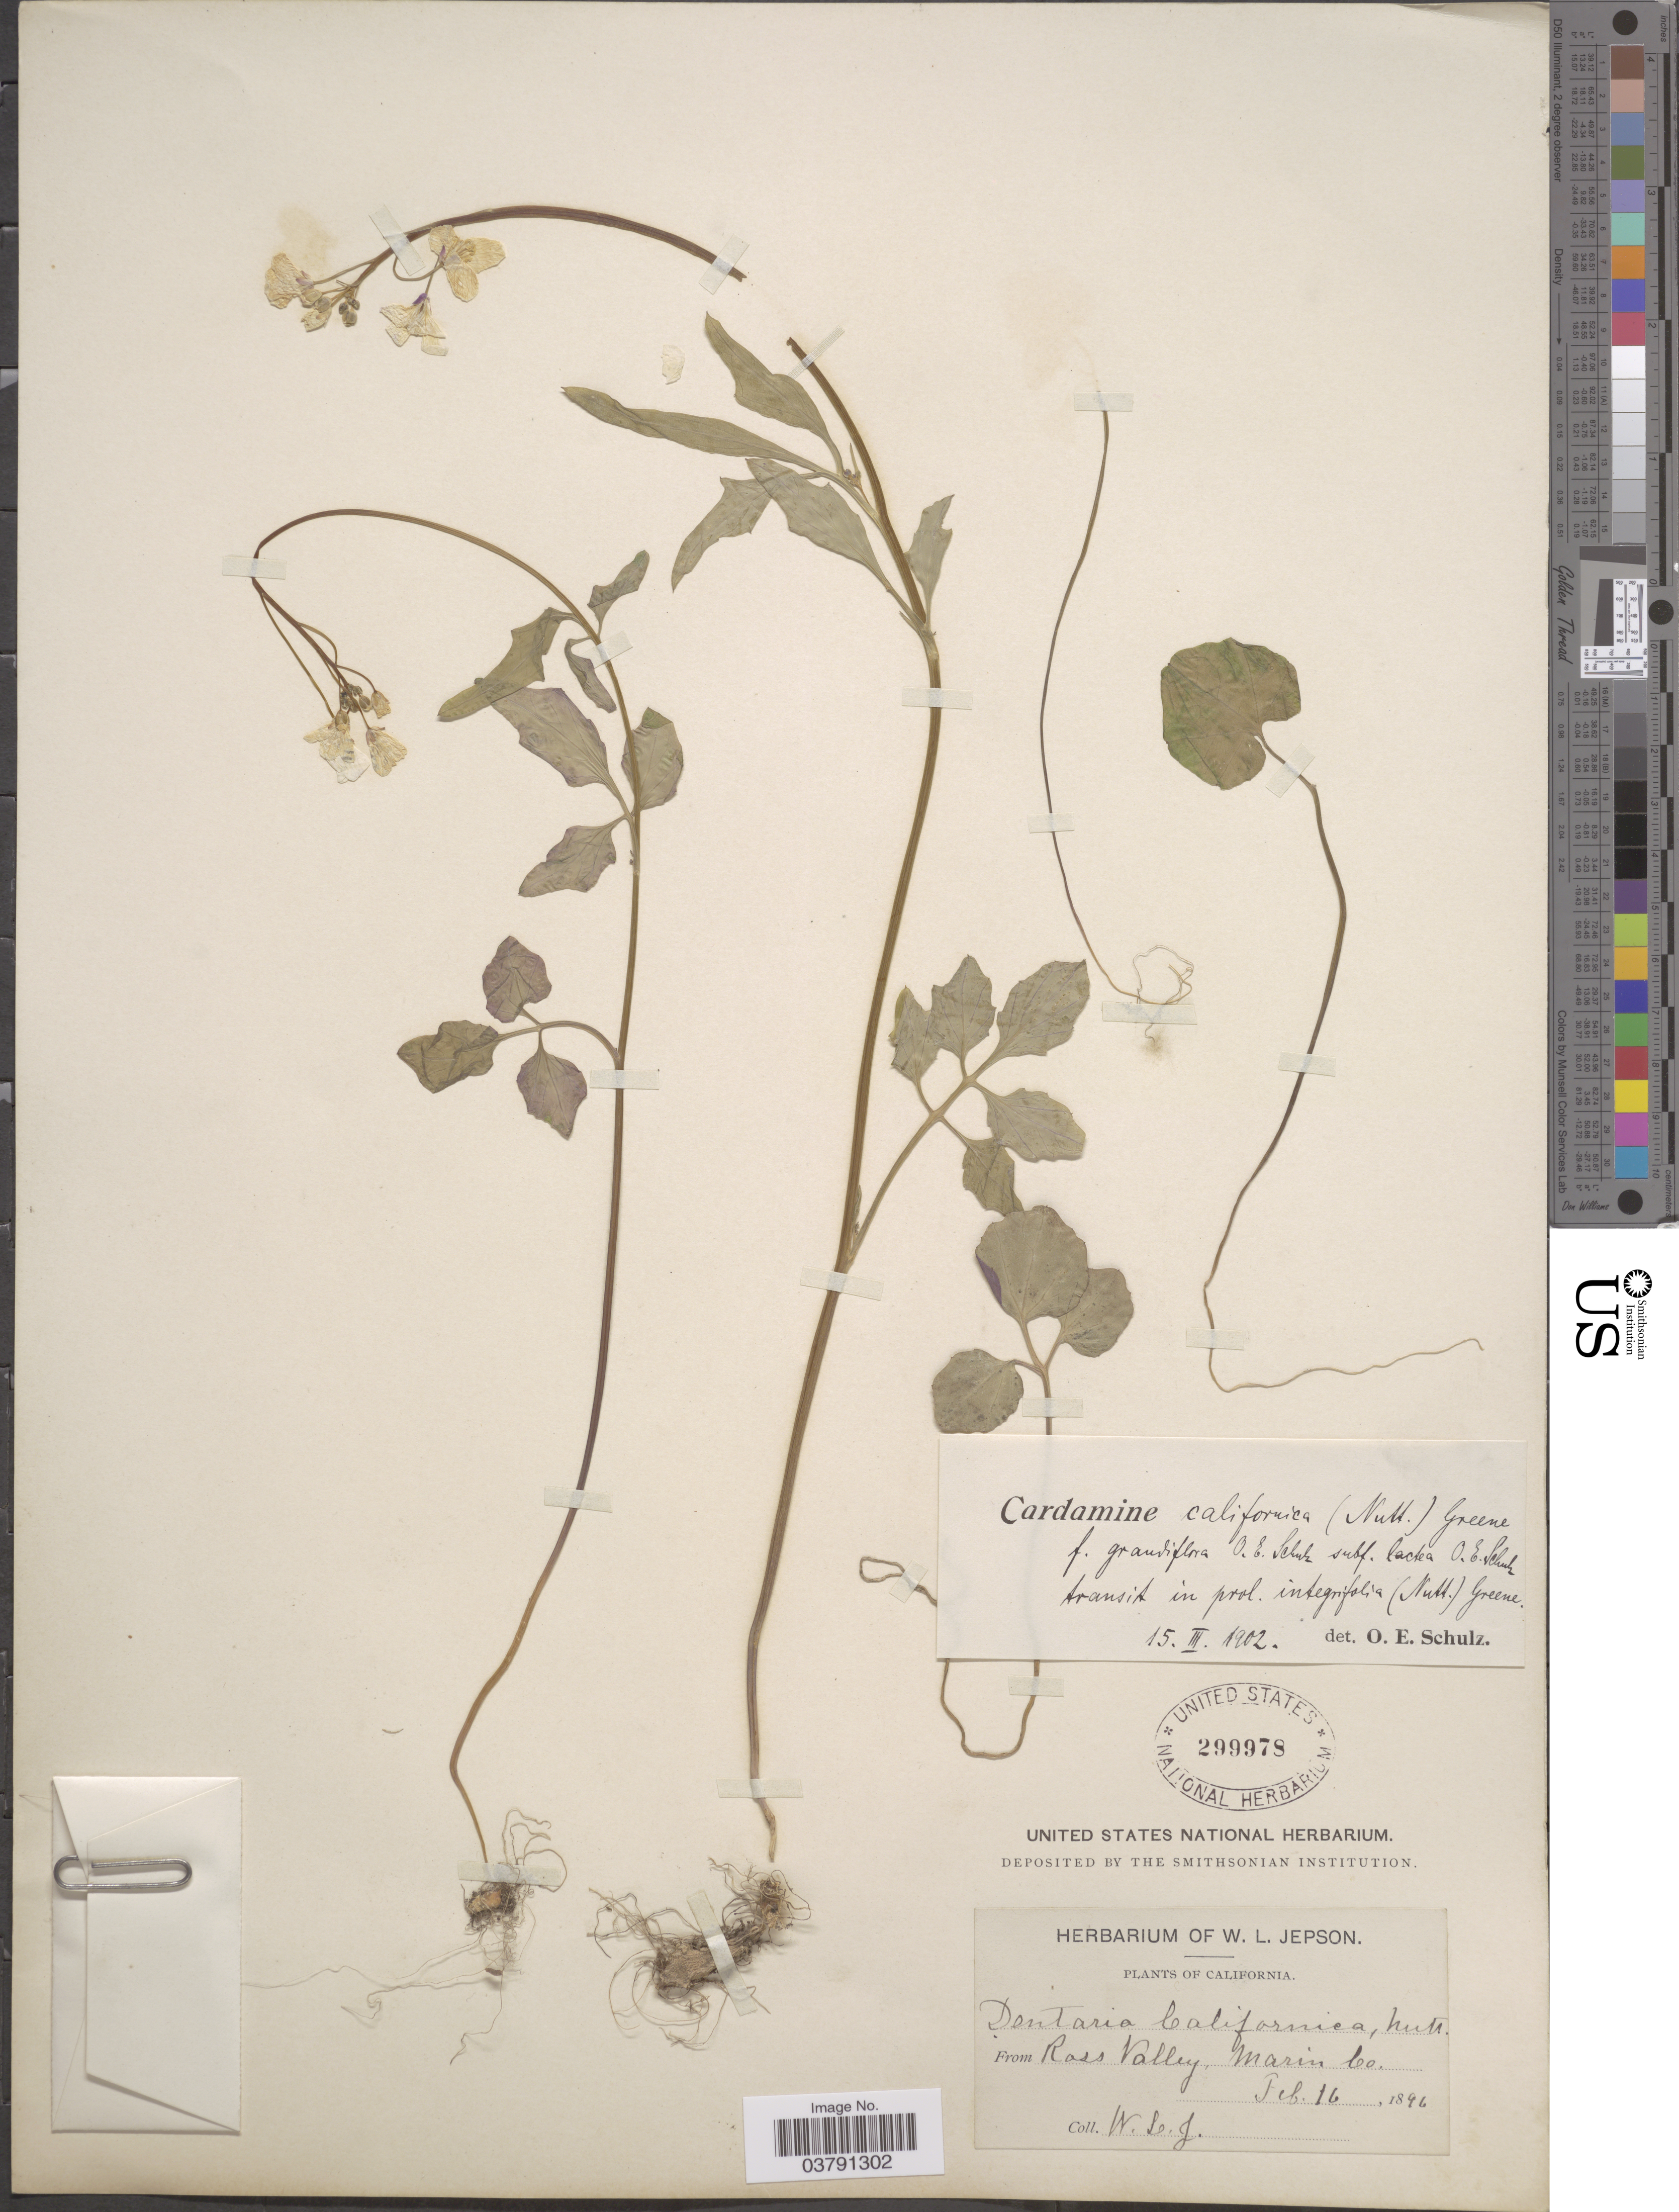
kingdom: Plantae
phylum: Tracheophyta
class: Magnoliopsida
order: Brassicales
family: Brassicaceae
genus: Dentaria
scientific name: Dentaria californica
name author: Nutt.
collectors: W. L. Jepson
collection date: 1896-02-16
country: United States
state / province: California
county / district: Marin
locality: Ross Valley, Marin Co.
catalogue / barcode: US 299978